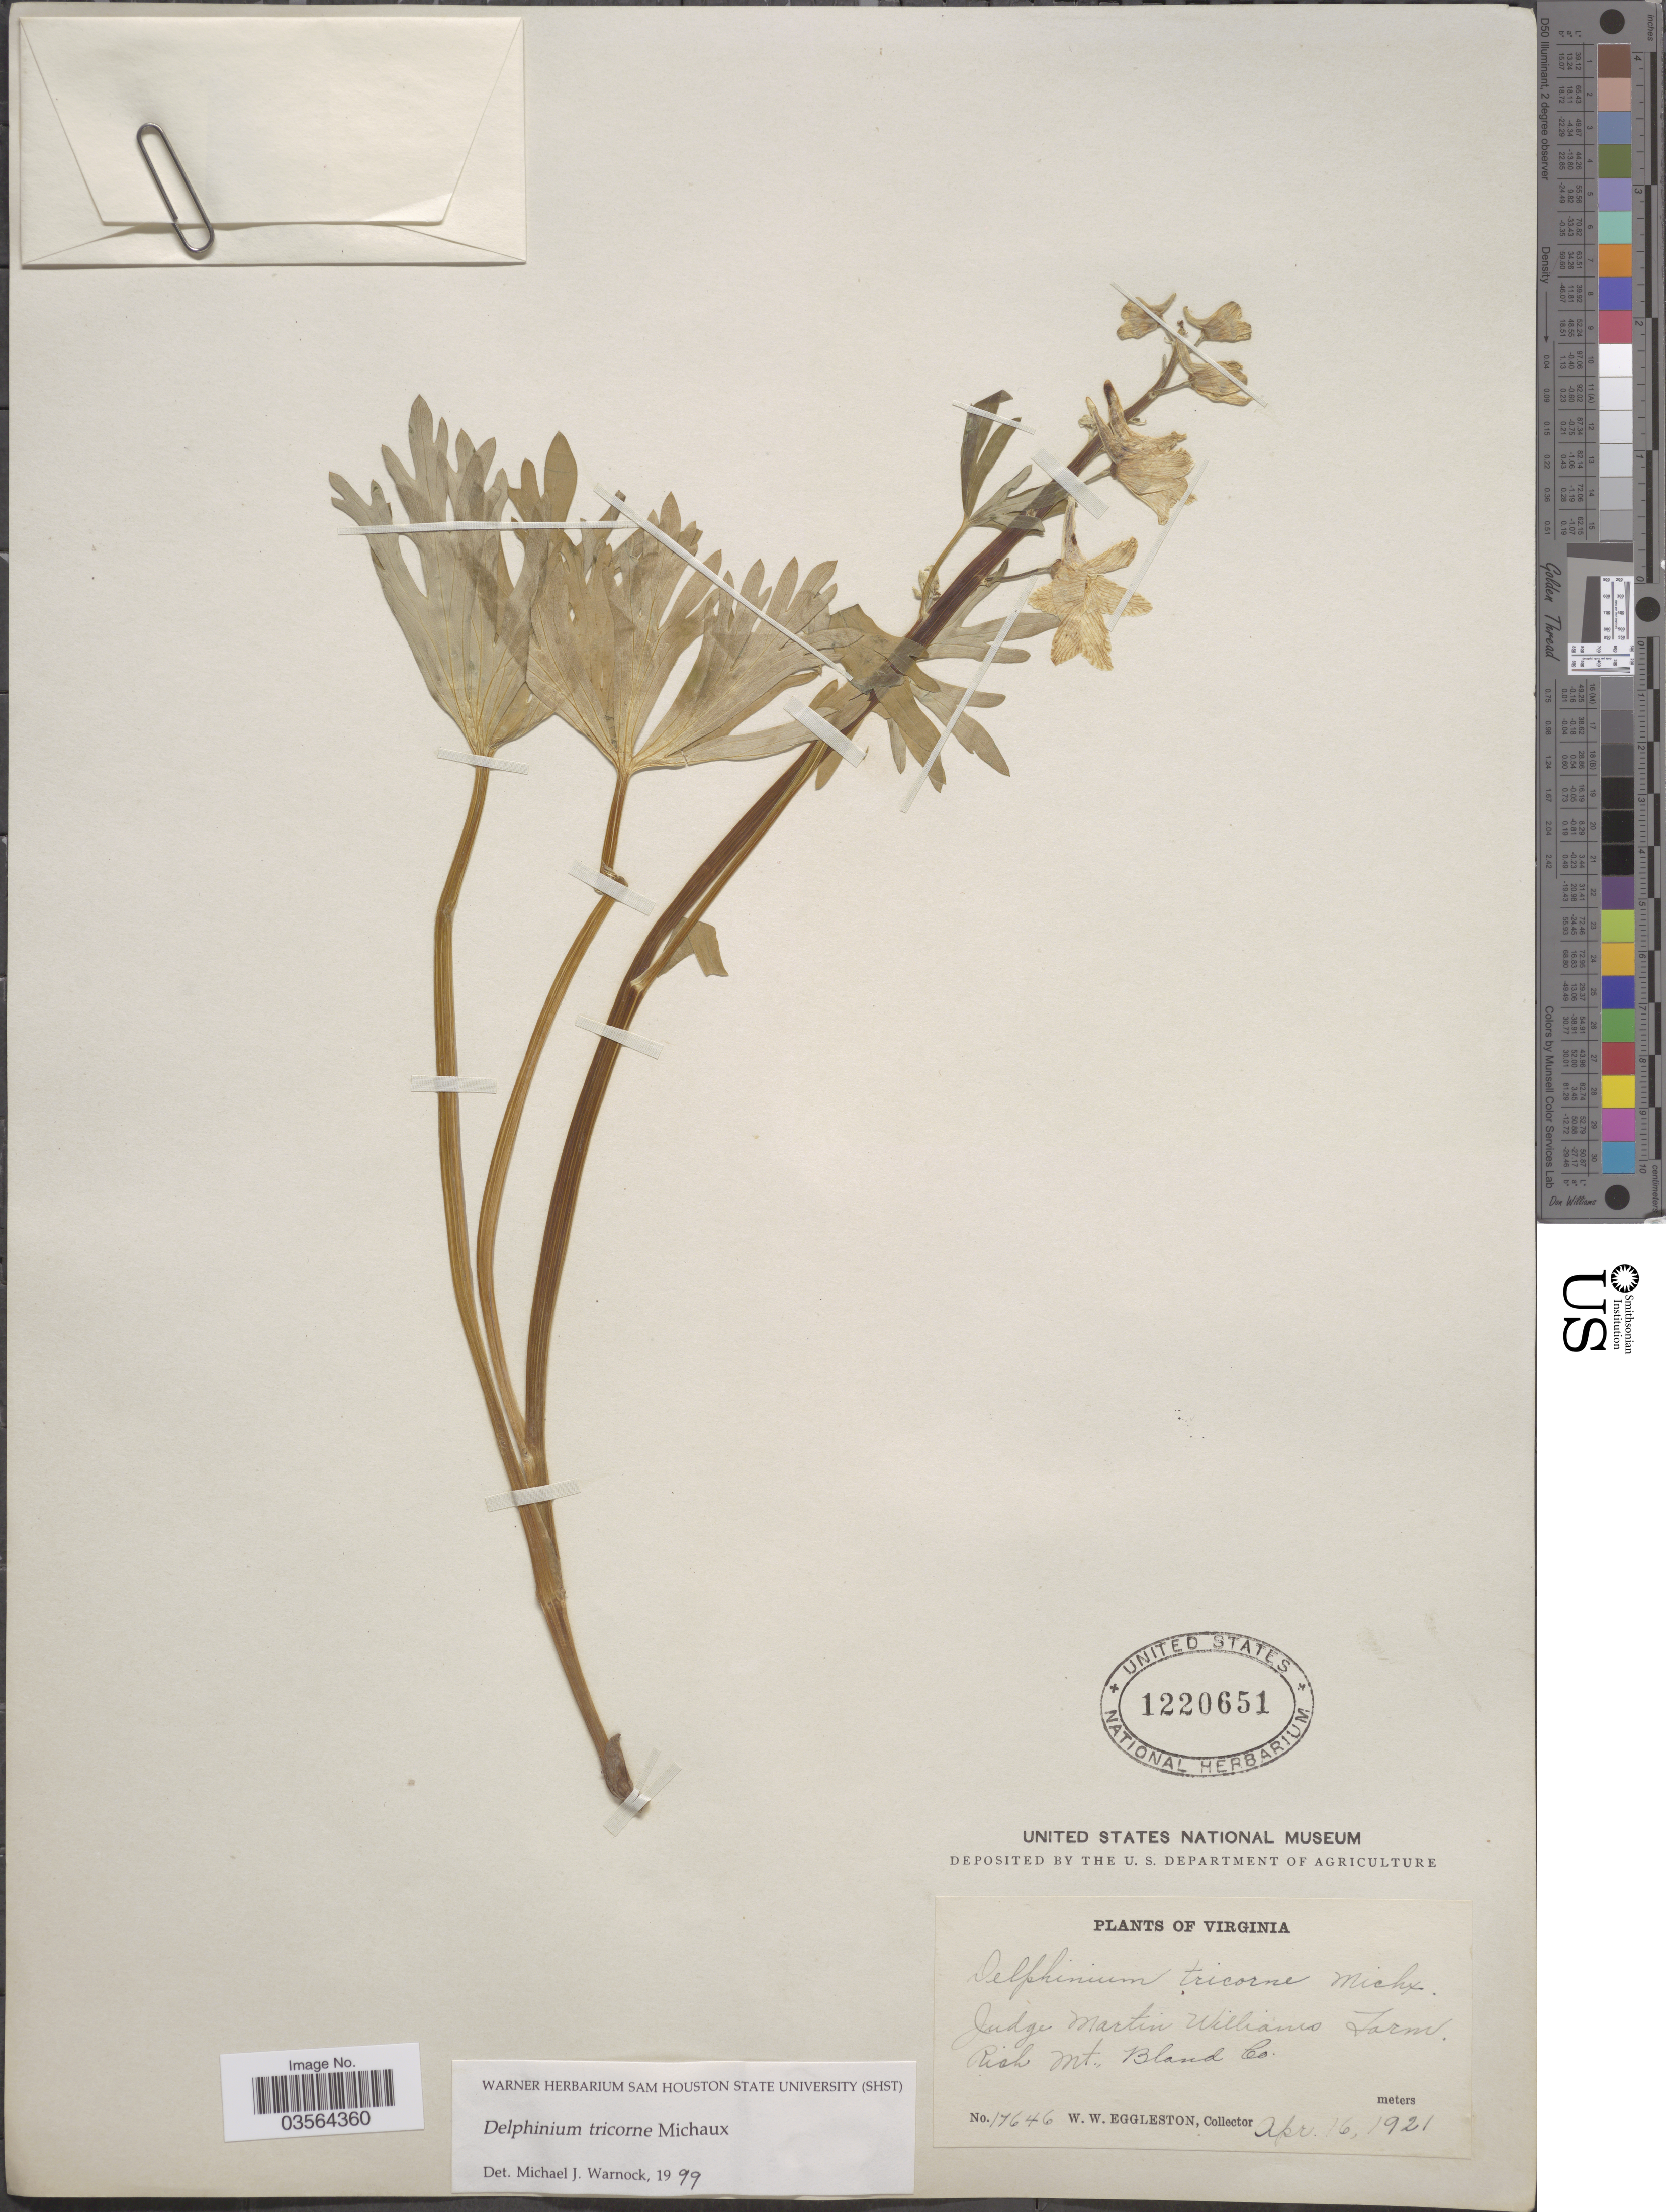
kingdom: Plantae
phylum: Tracheophyta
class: Magnoliopsida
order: Ranunculales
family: Ranunculaceae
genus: Delphinium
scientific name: Delphinium tricorne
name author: Michx.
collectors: W. W. Eggleston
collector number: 17646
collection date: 1921-04-16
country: United States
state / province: Virginia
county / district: Bland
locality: Judge Martin Williams Farm. Rich Mt., Bland Co.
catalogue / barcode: US 1220651